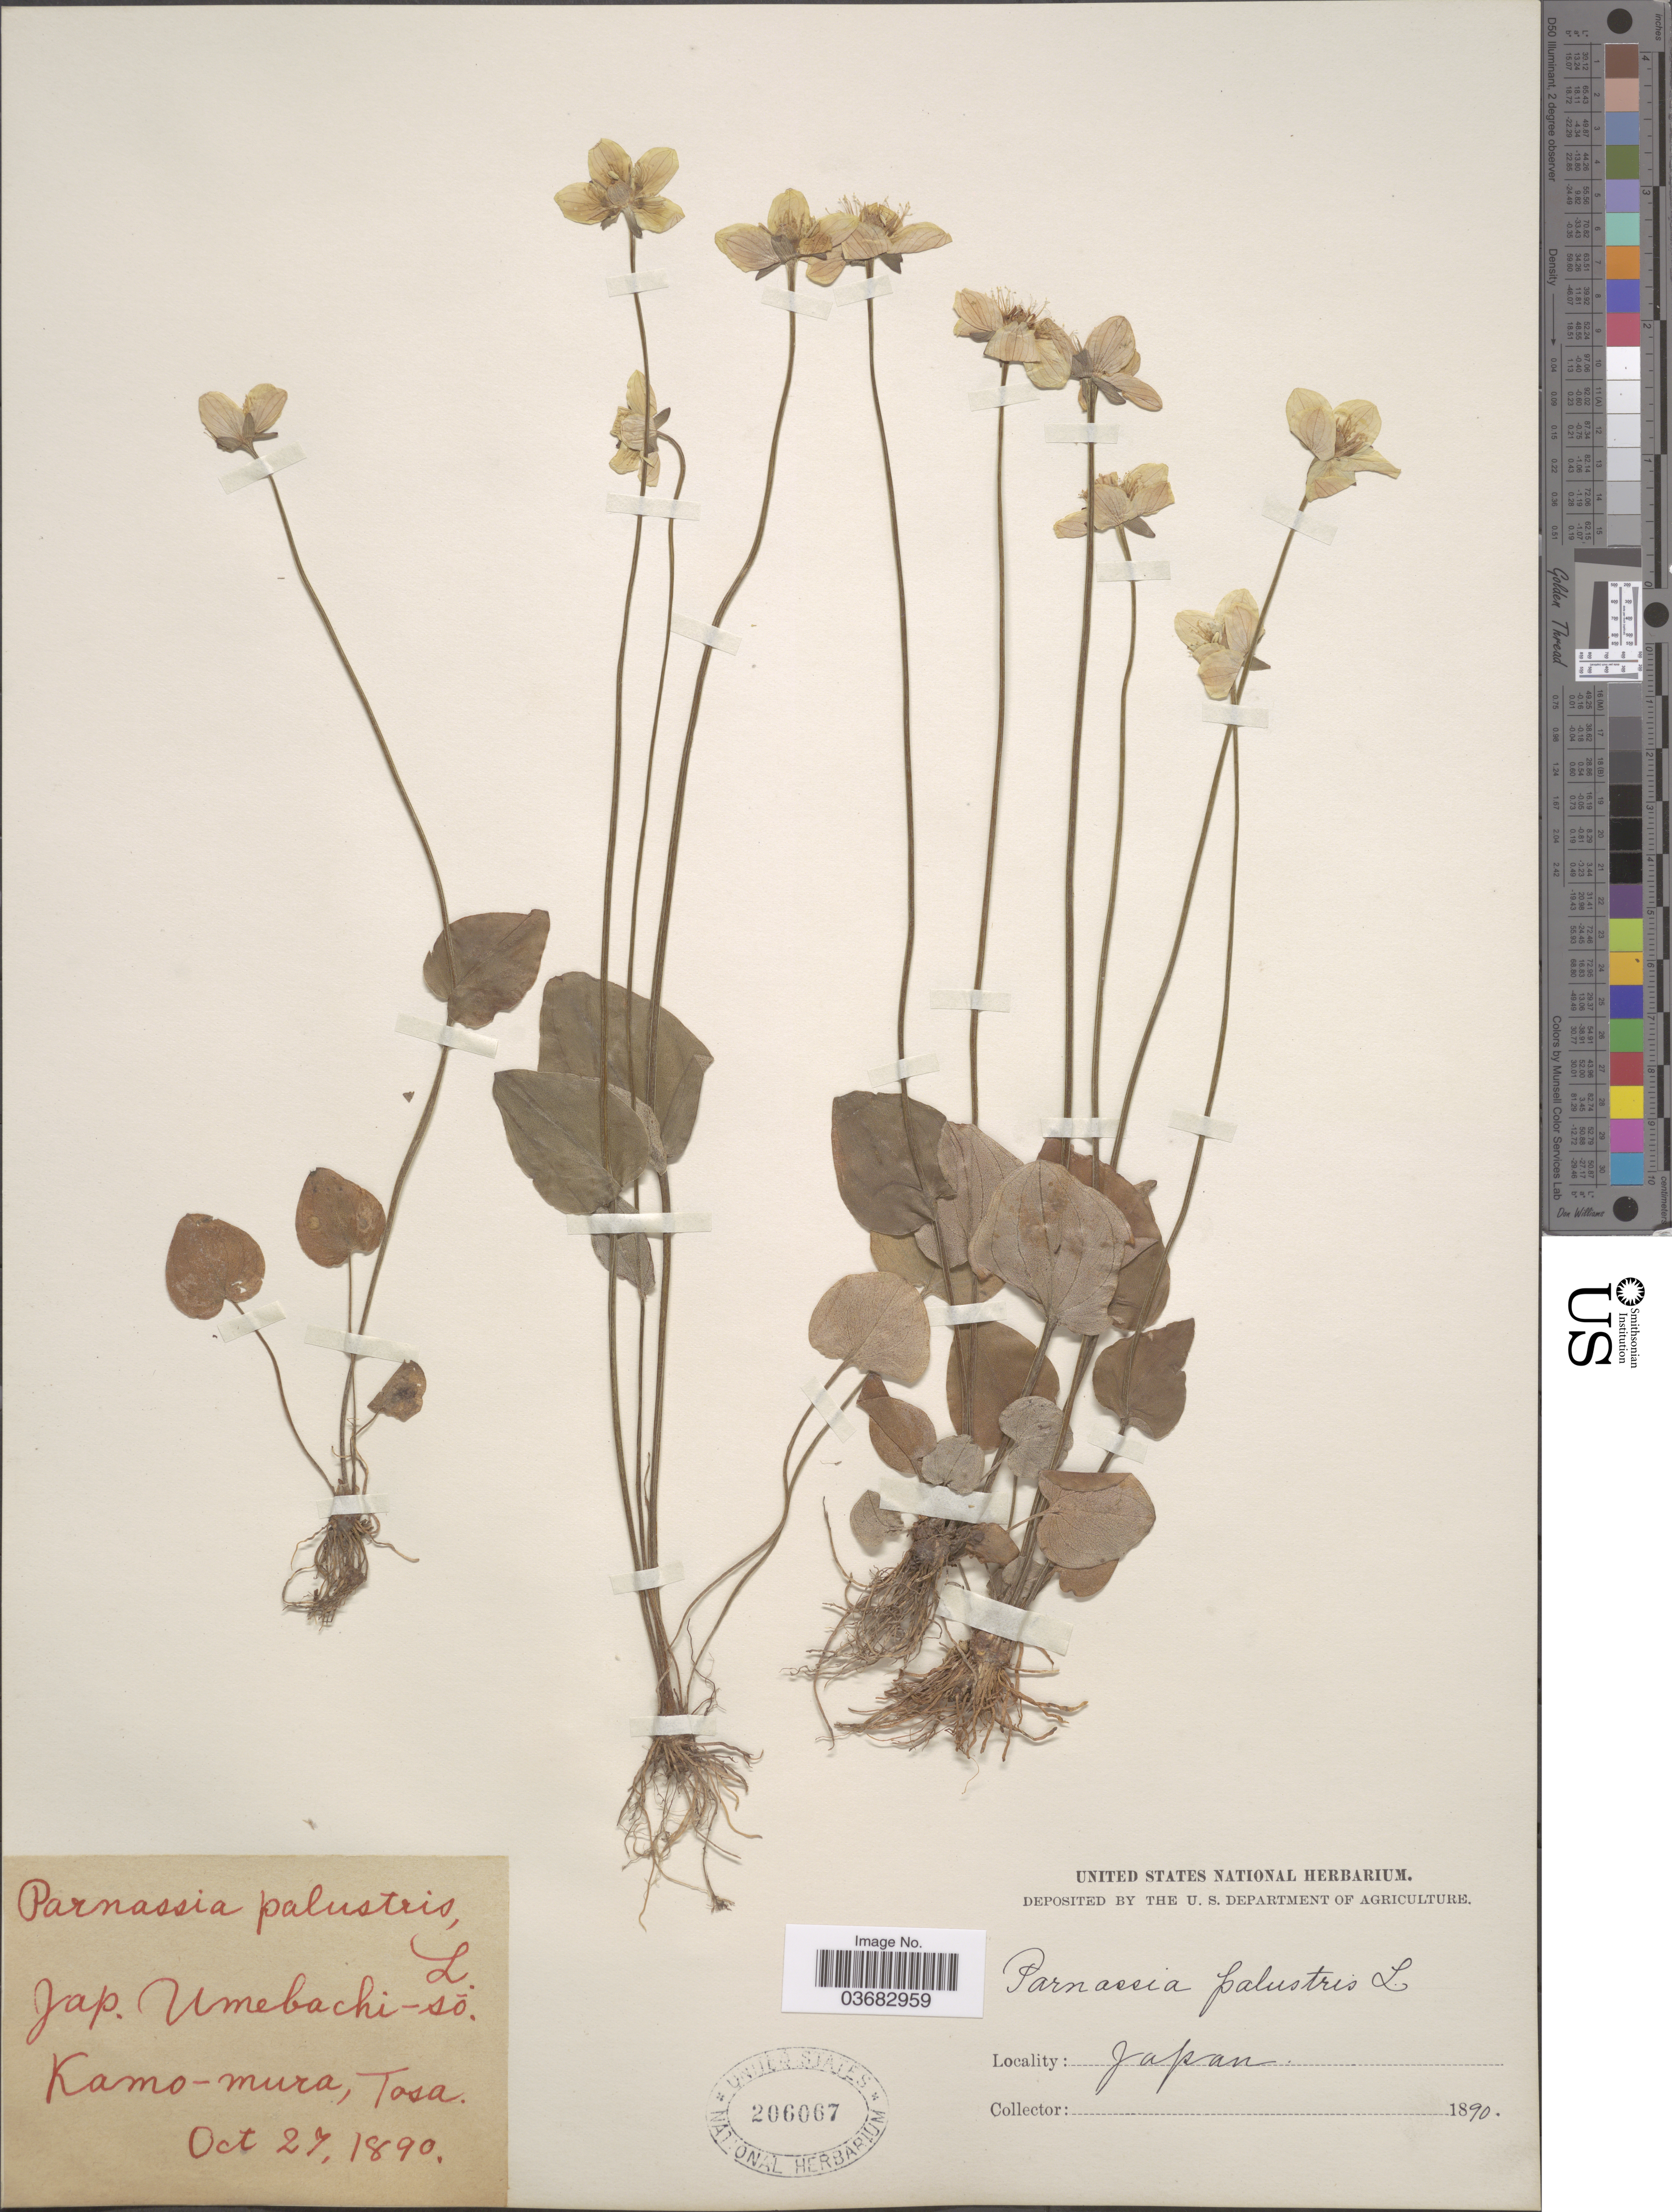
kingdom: Plantae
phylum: Tracheophyta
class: Magnoliopsida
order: Celastrales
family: Parnassiaceae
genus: Parnassia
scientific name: Parnassia palustris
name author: L.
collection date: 1890-10-27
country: Japan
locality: Kamo-mura, Tosa.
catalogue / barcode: US 206067